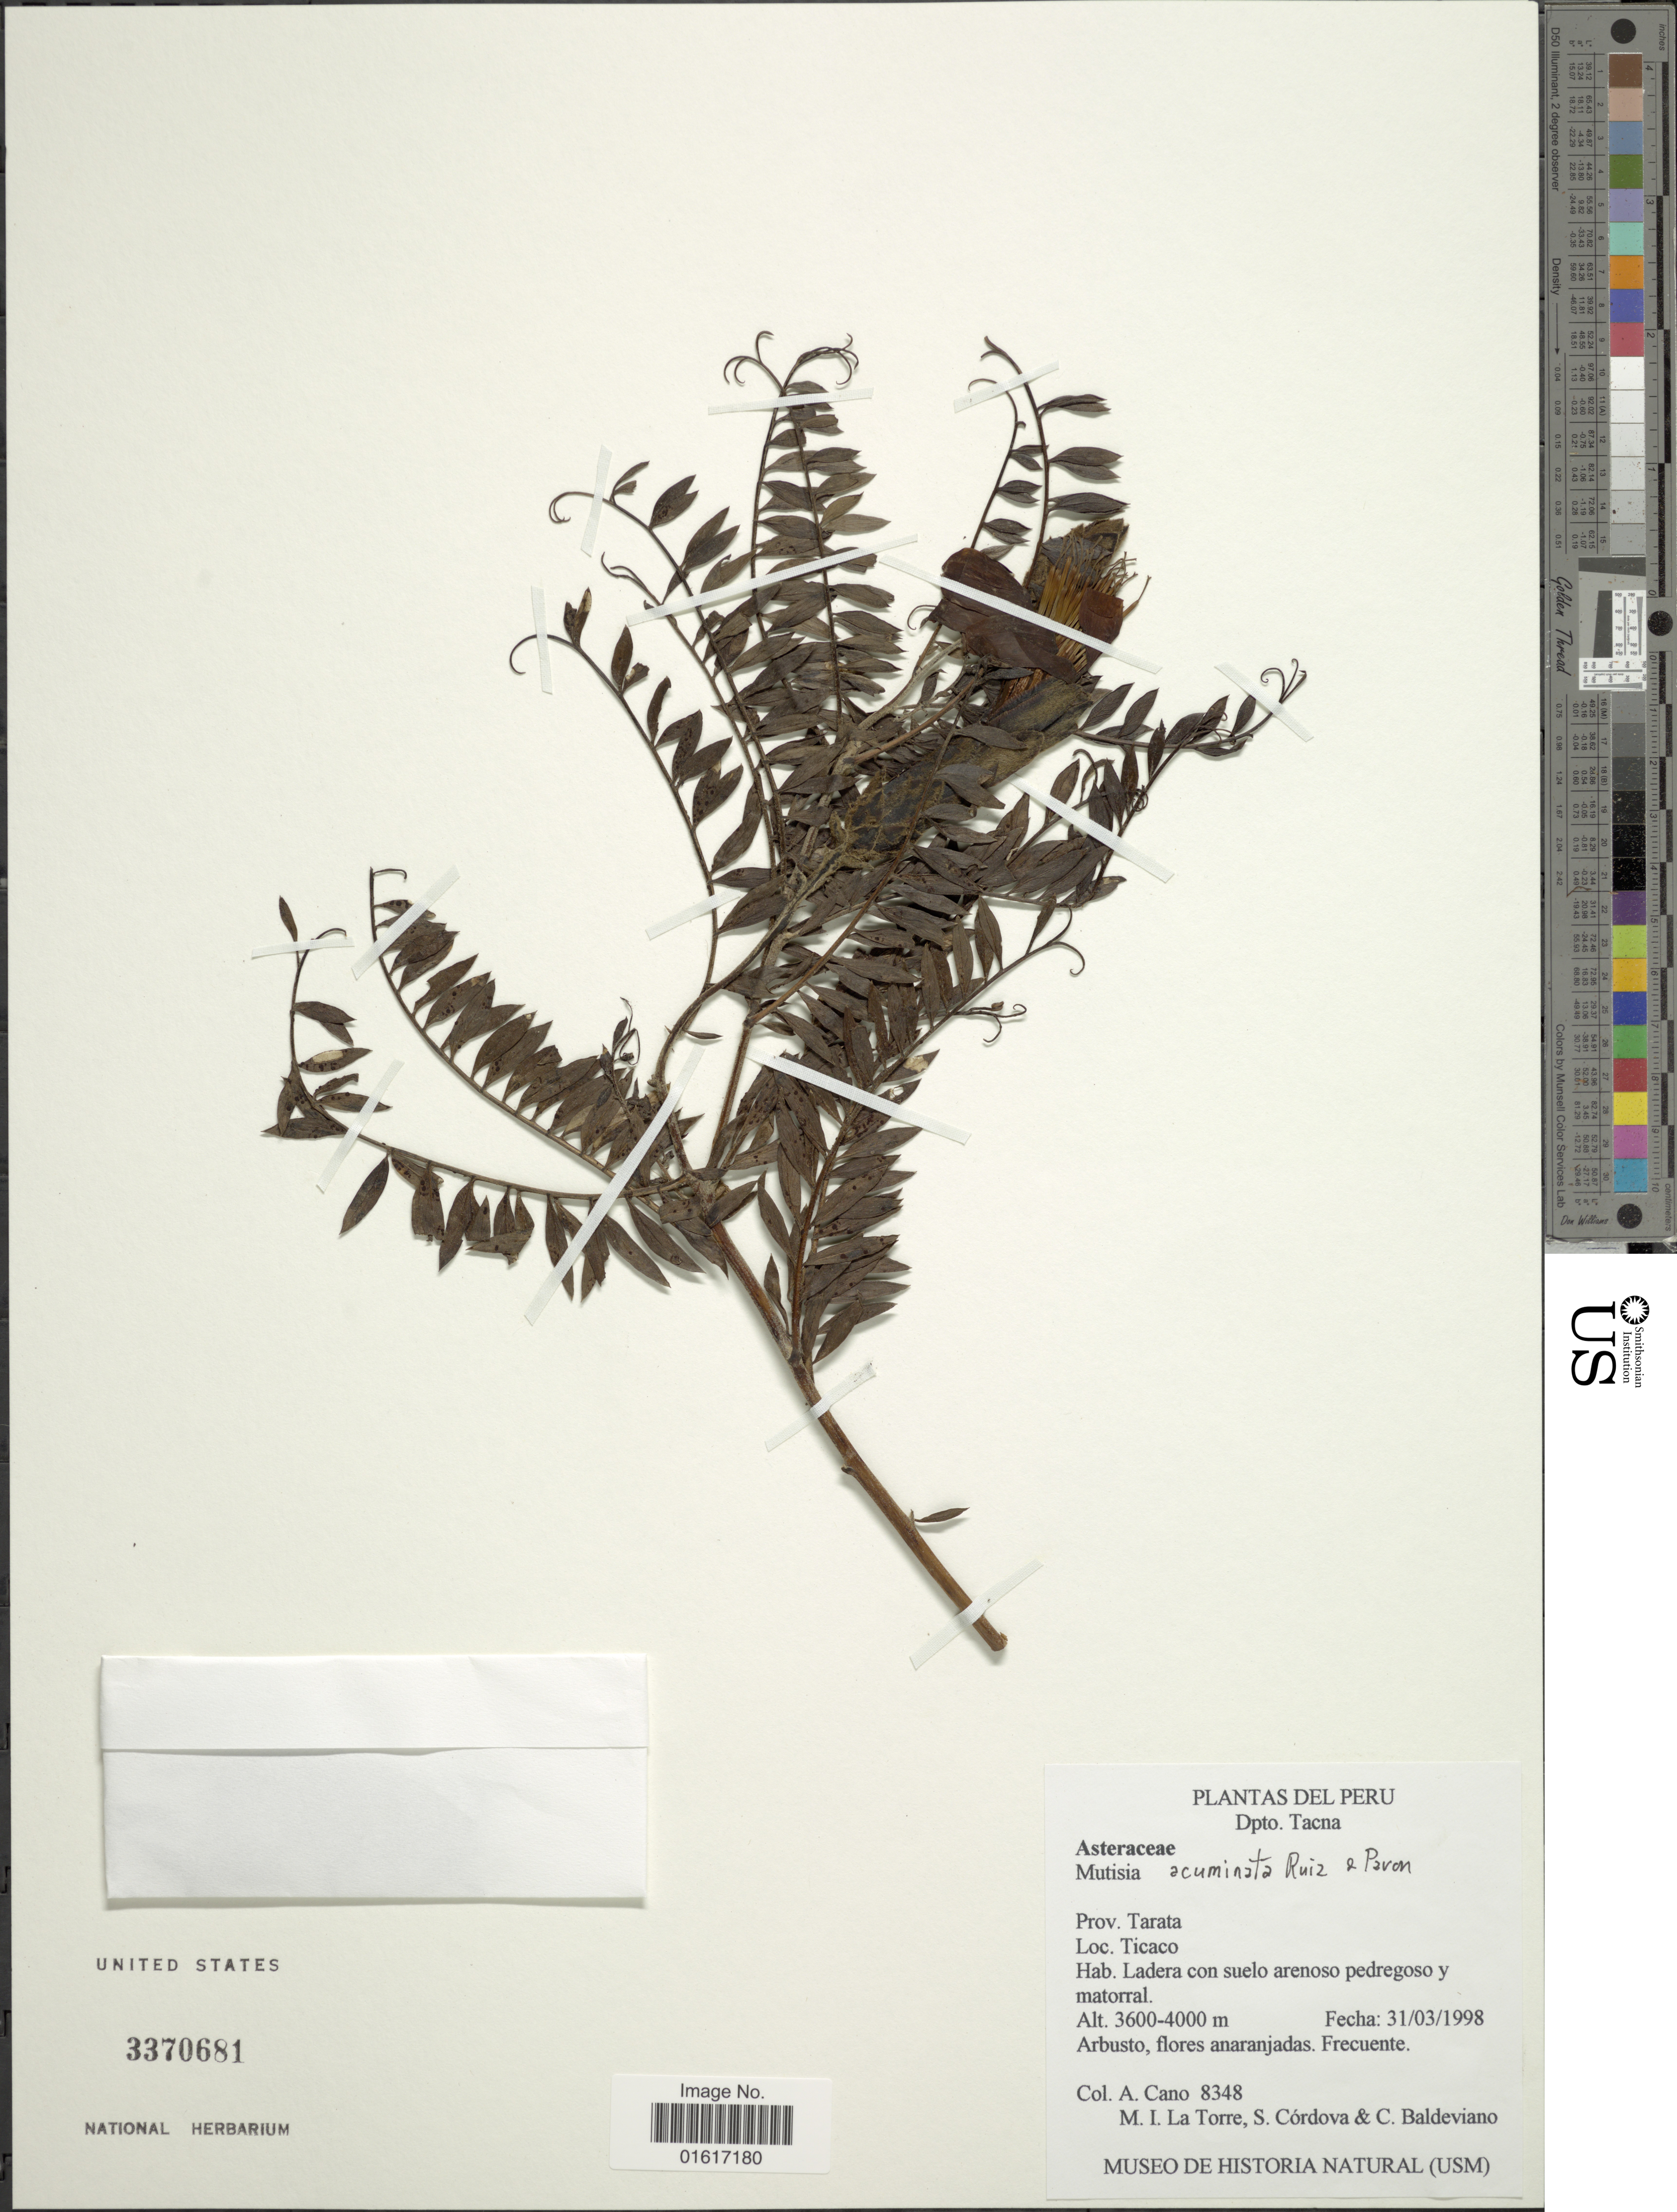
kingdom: Plantae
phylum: Tracheophyta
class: Magnoliopsida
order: Asterales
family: Asteraceae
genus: Mutisia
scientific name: Mutisia acuminata var. hirsuta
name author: (Meyen) Cabrera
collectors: A. Cano, M. I. La Torre, S. Cordova & C. Baldevianio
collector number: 8348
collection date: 1998-03-31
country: Peru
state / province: Tacna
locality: Prov. Tarata. Loc. Ticaco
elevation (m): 3600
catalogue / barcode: US 3370681